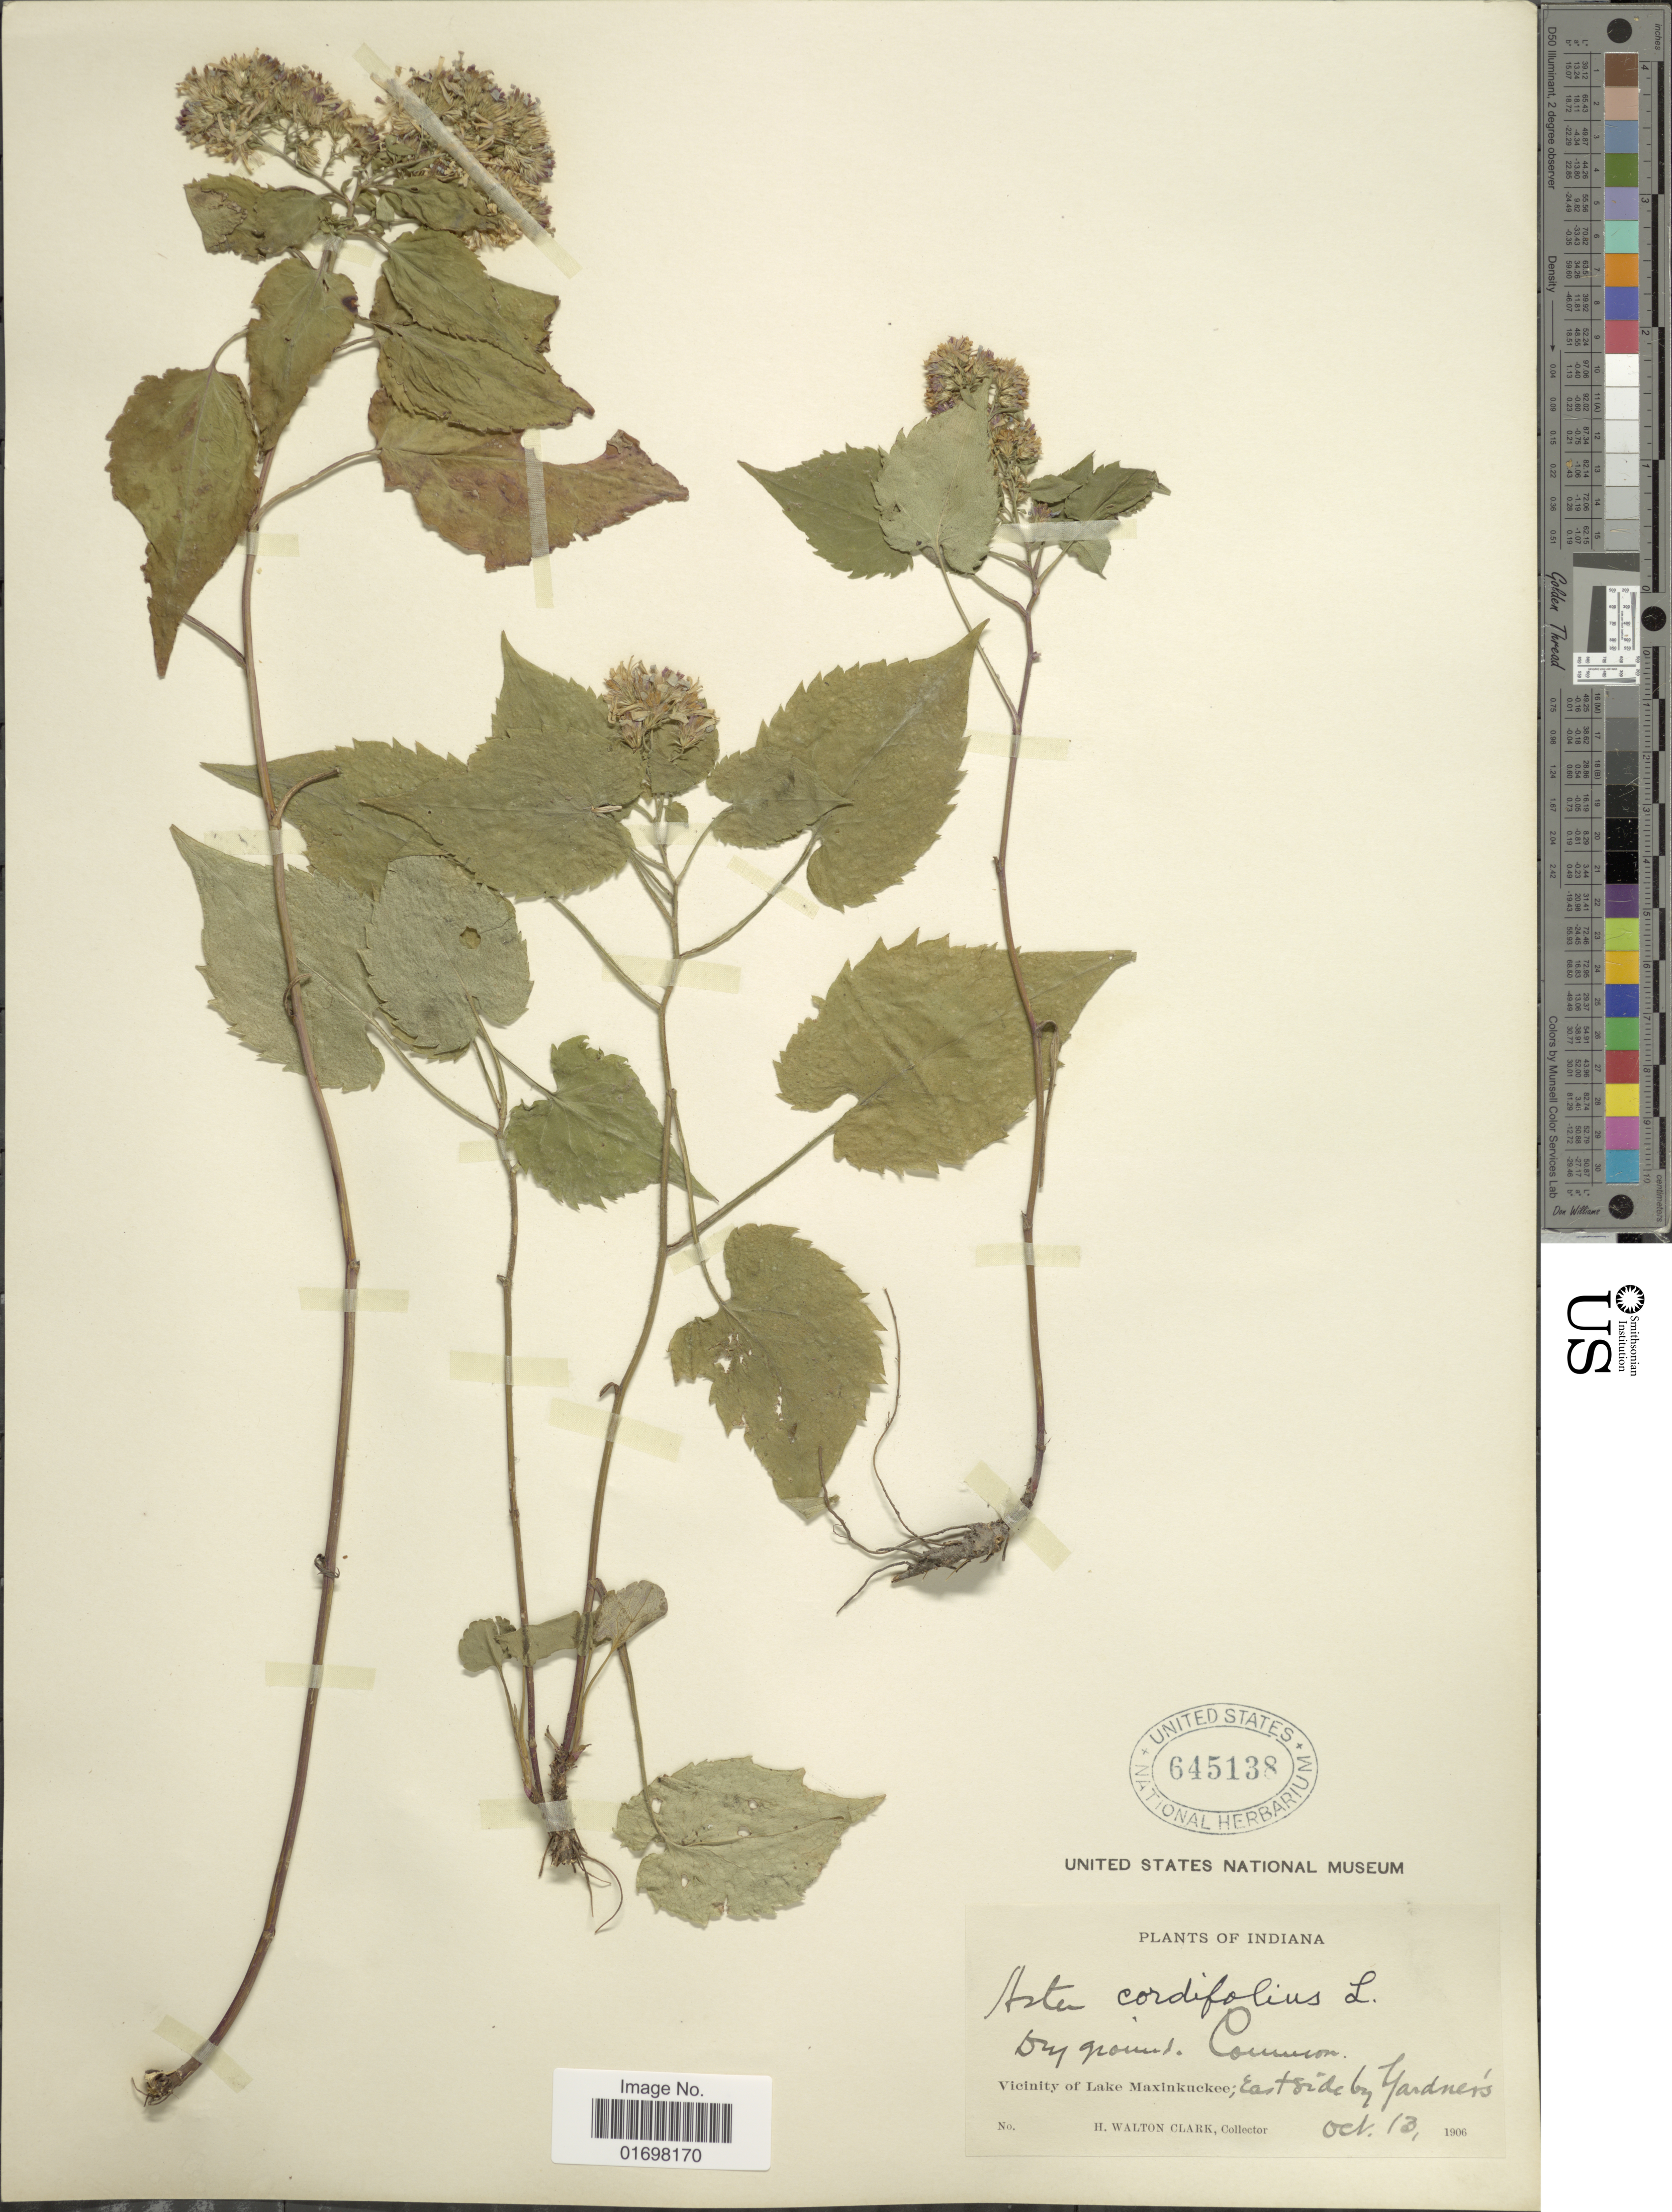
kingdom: Plantae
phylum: Tracheophyta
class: Magnoliopsida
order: Asterales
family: Asteraceae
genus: Symphyotrichum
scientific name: Symphyotrichum cordifolium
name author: (L.) G.L. Nesom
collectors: H. W. Clark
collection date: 1906-10-13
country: United States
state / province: Indiana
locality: East side by Gardeners, Vicinity of Lake Maxinkuckee.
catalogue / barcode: US 645138